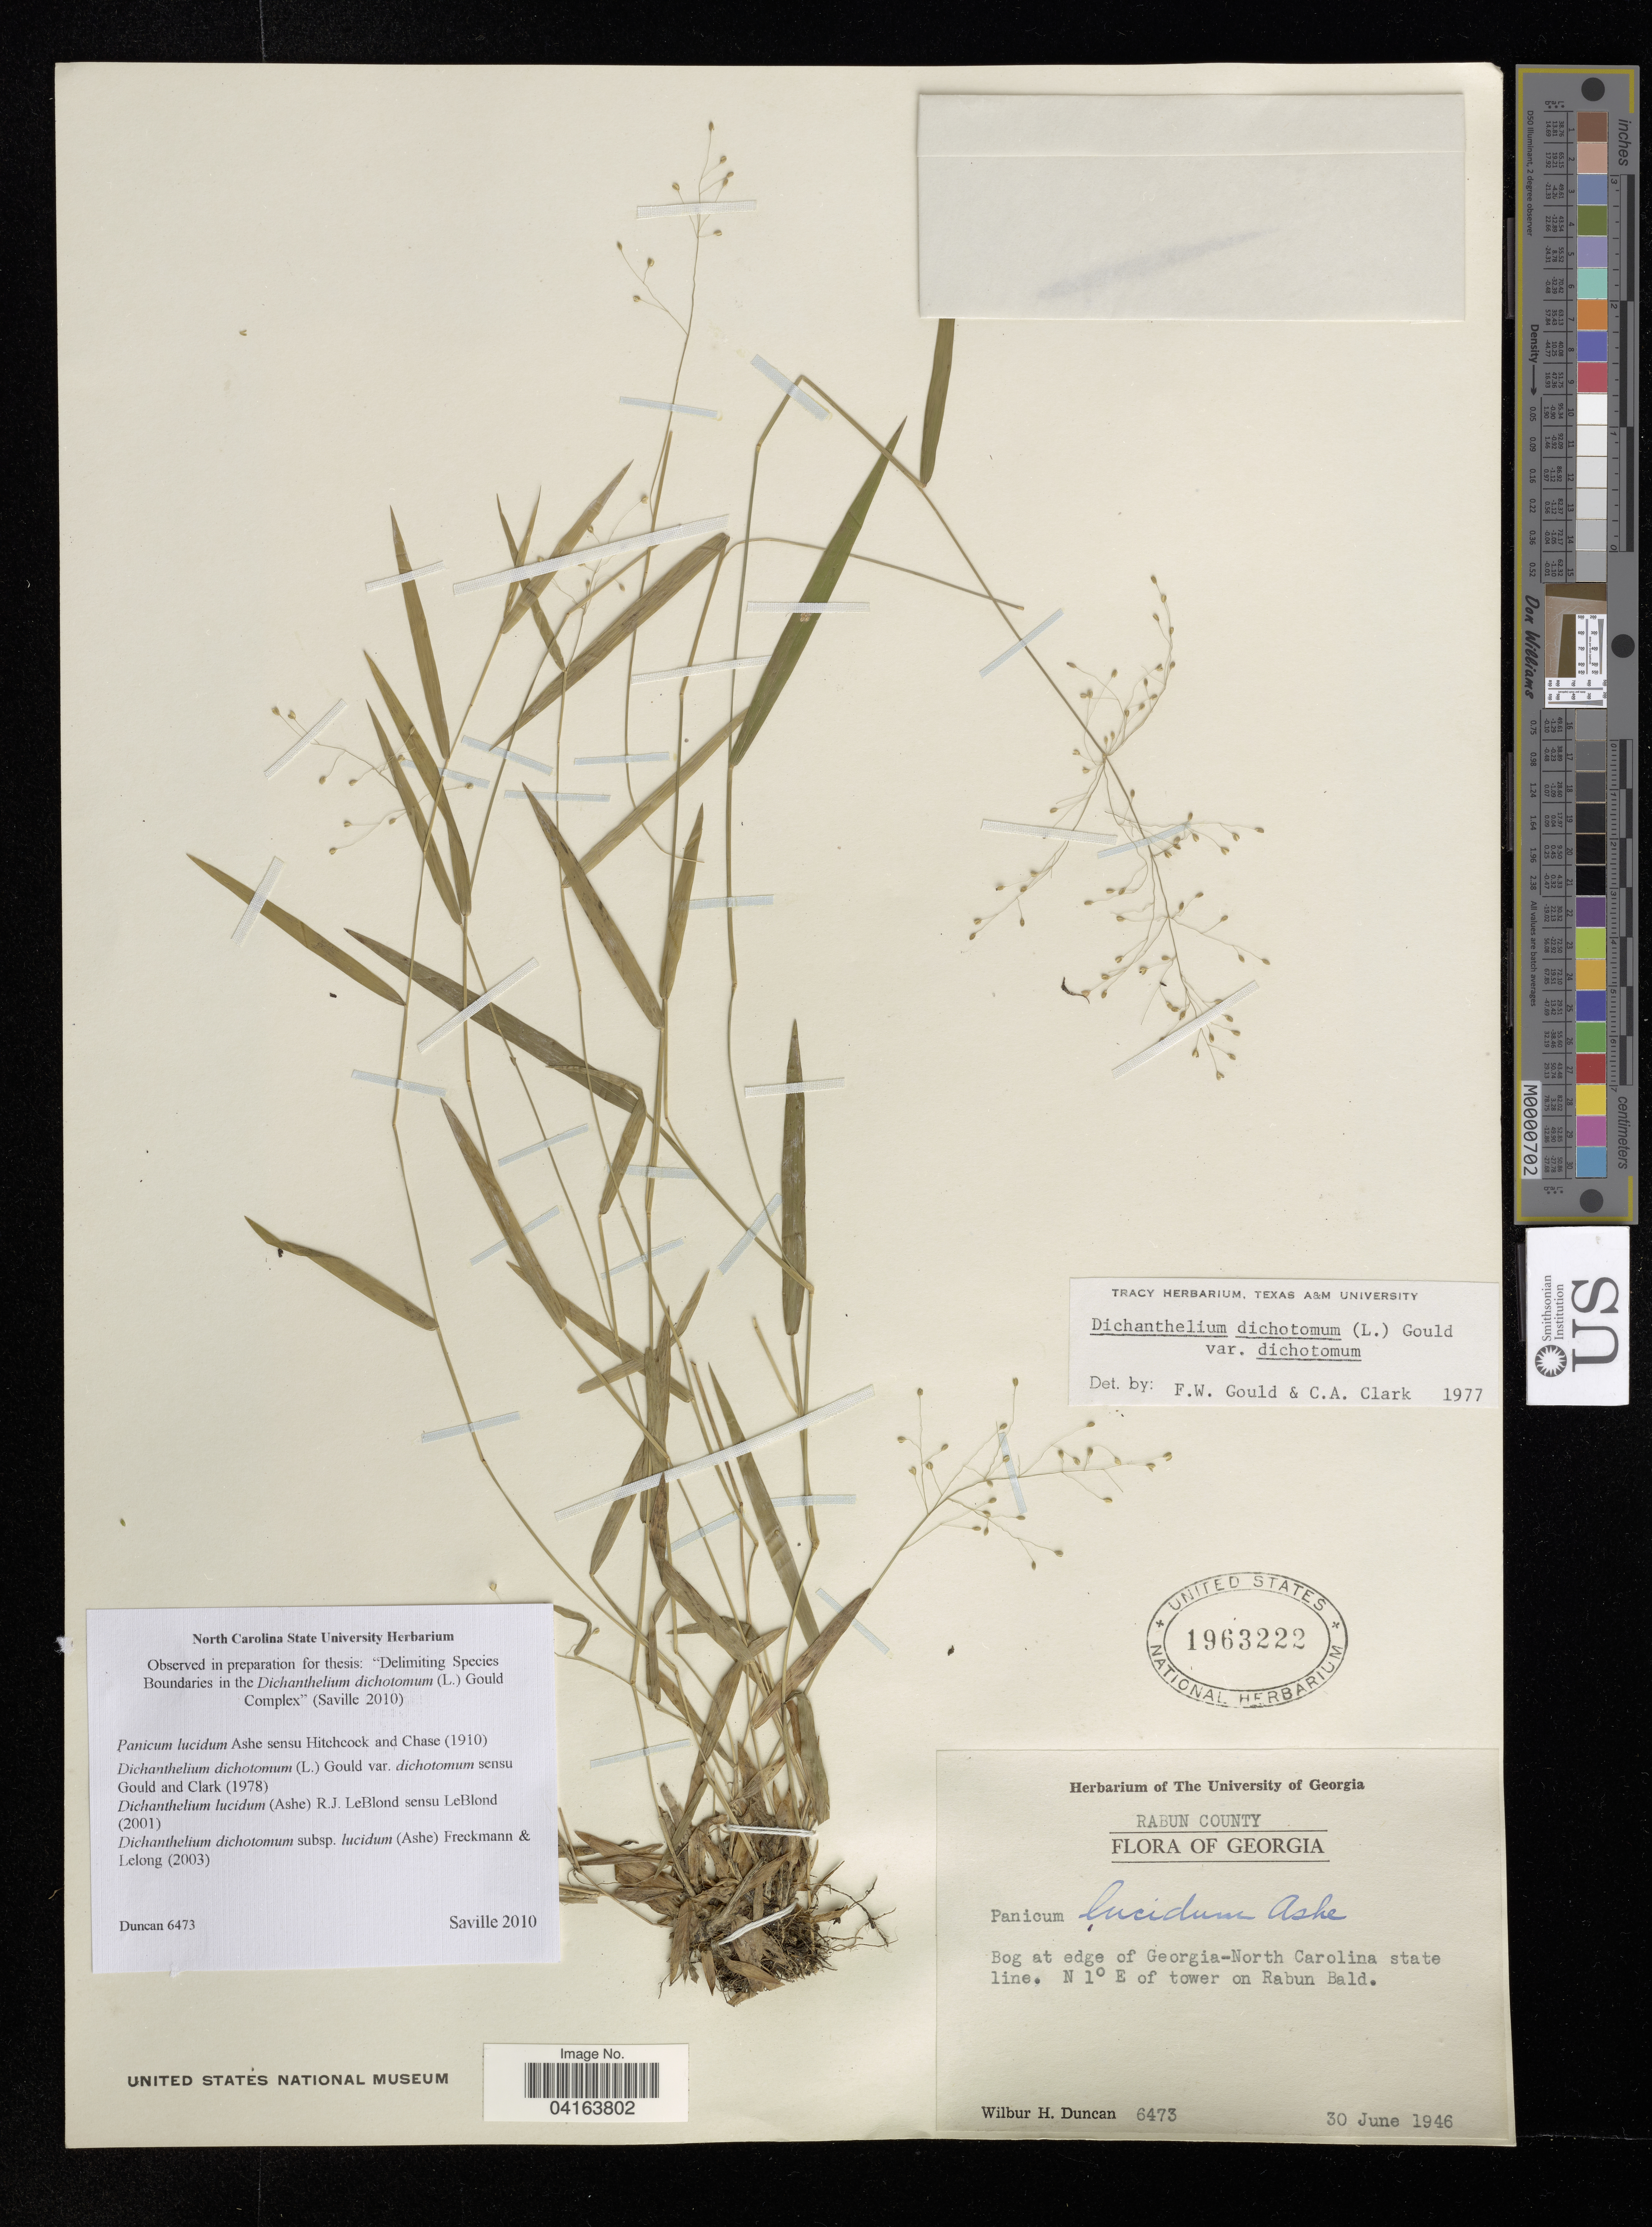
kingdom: Plantae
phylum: Tracheophyta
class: Liliopsida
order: Poales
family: Poaceae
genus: Dichanthelium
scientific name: Dichanthelium dichotomum subsp. lucidum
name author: (Ashe) Freckmann & Lelong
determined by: Saville, A. C., (NCSC), North Carolina State University (UNITED STATES)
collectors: W. H. Duncan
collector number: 6473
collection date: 1946-06-30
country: United States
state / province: Georgia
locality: Rabun County. Bog at edge of Georgia-North Carolina state line. E of tower on Rabun Bald.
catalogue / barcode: US 1963222